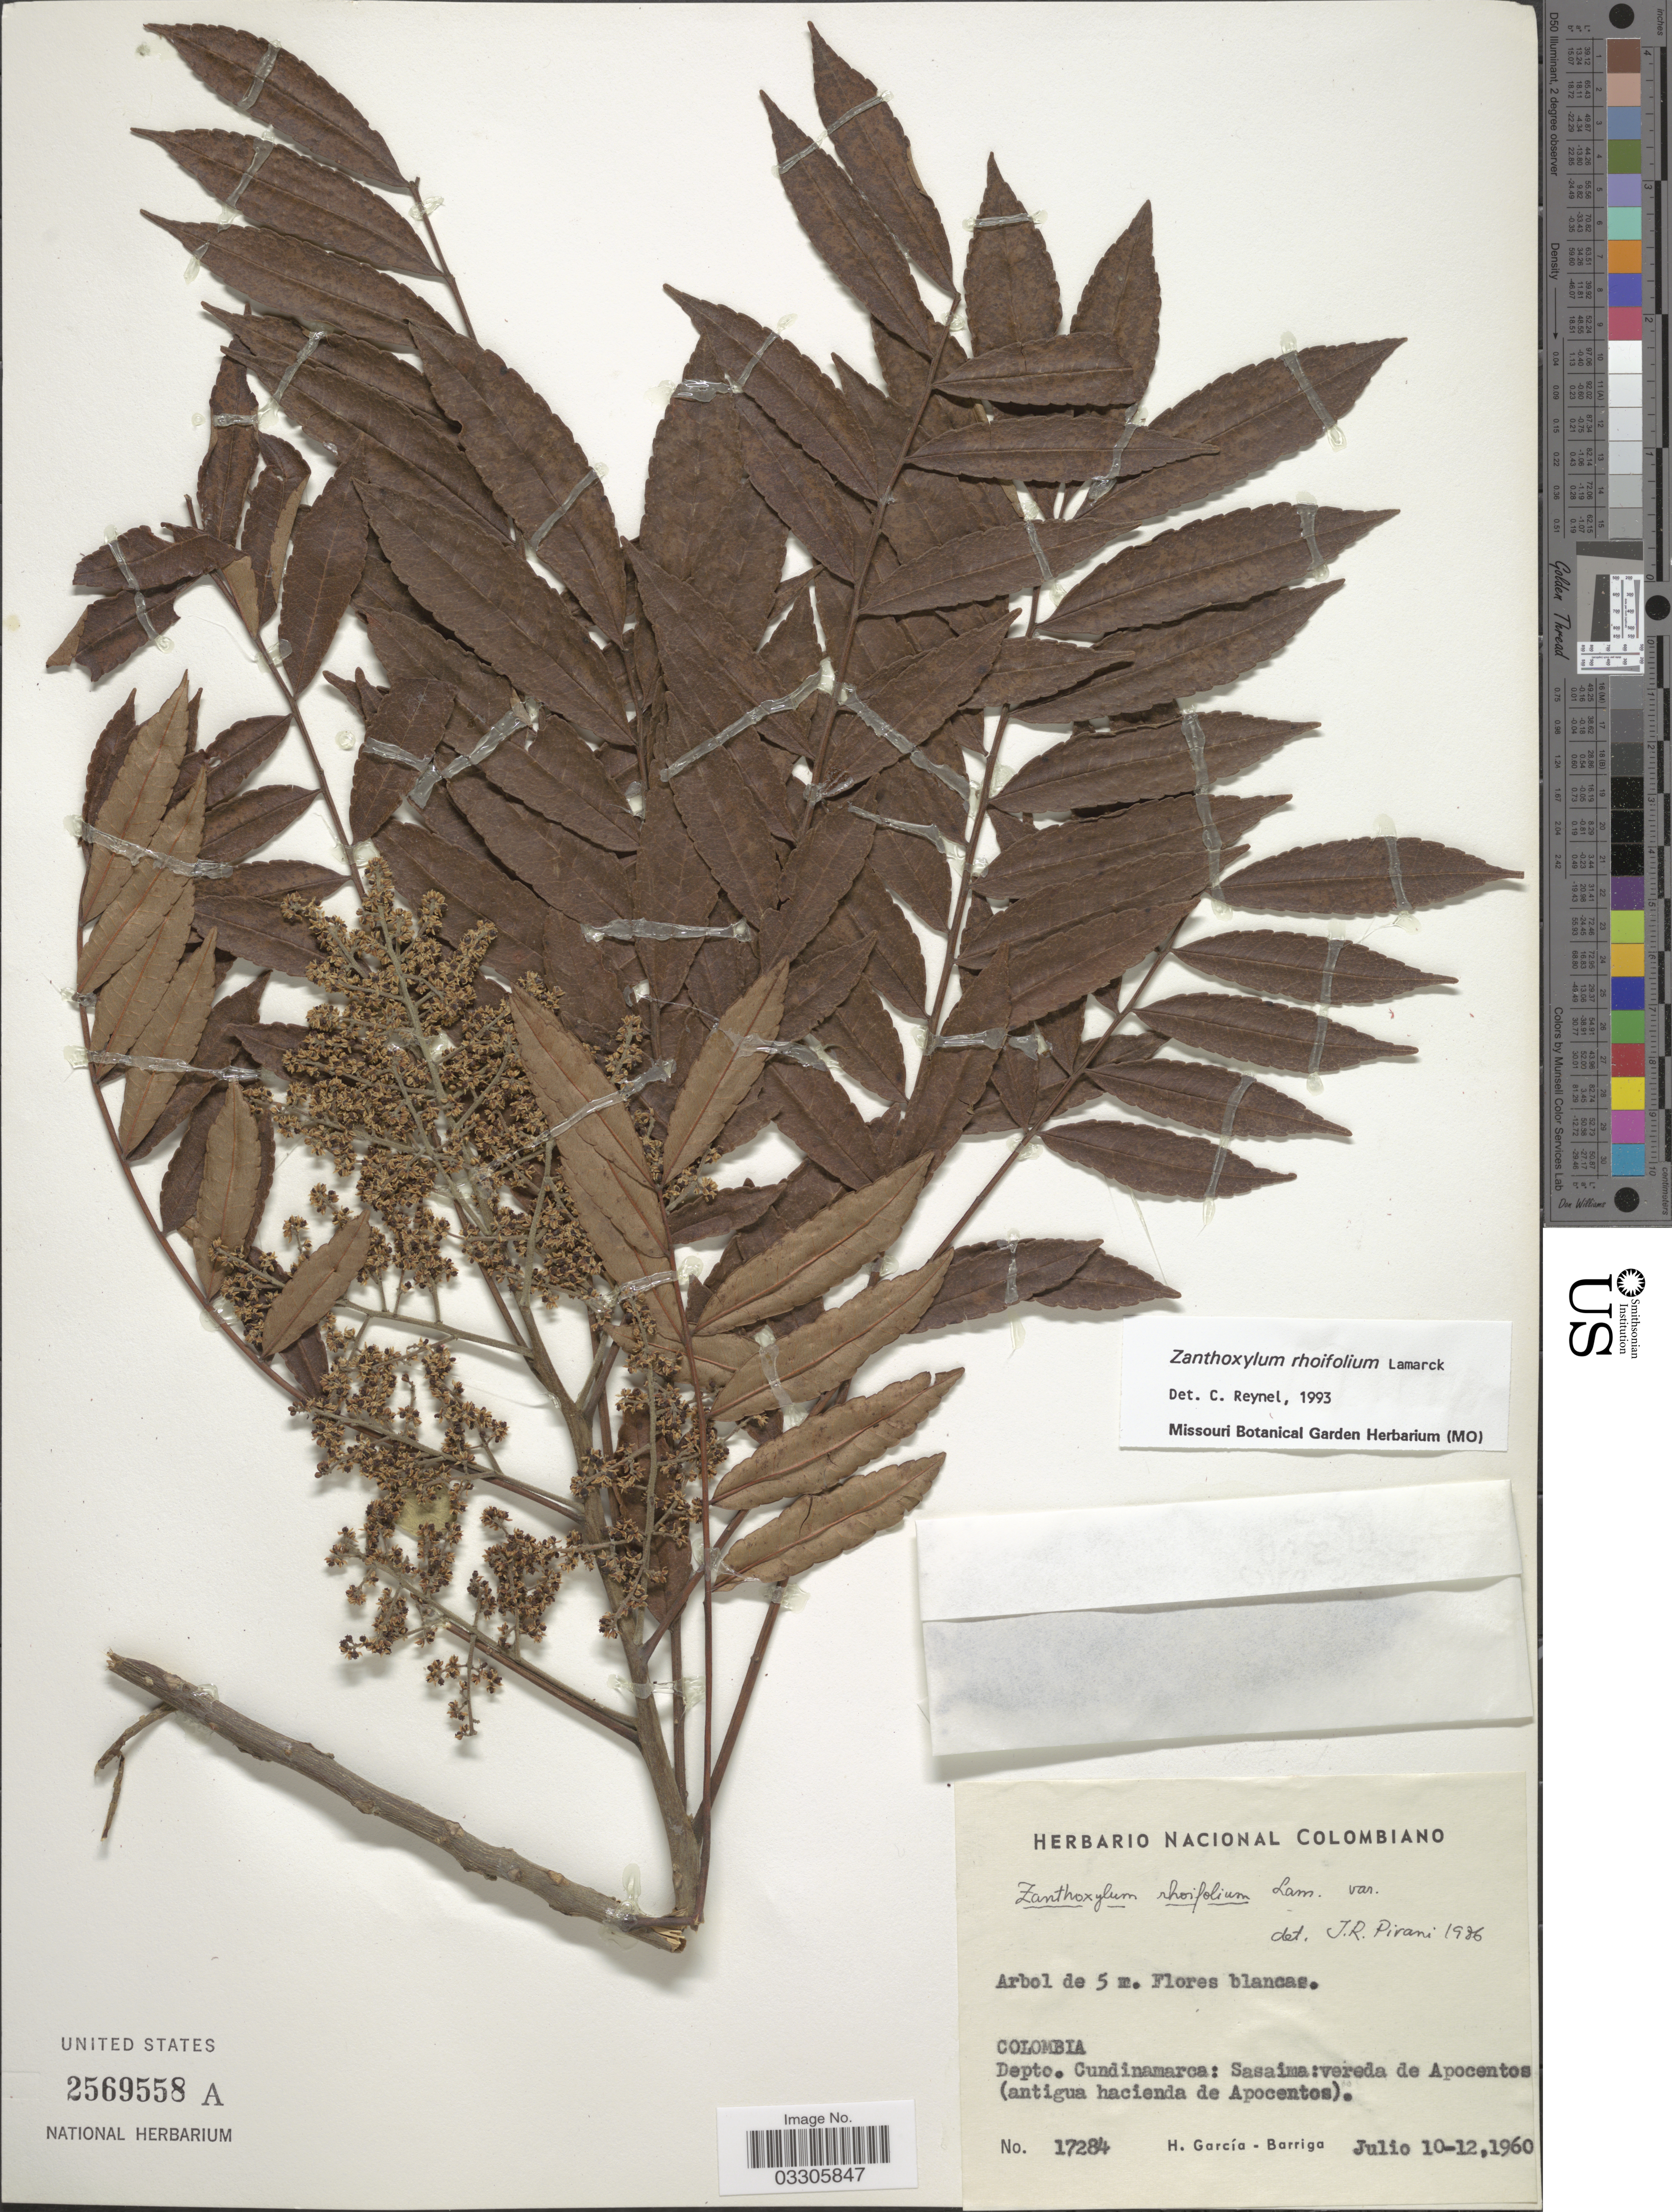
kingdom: Plantae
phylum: Tracheophyta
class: Magnoliopsida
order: Sapindales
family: Rutaceae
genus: Zanthoxylum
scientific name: Zanthoxylum rhoifolium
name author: Lam.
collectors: H. García Barriga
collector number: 17284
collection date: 1960-07-10/1960-07-12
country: Colombia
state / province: Cundinamarca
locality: Depto. Cundinamarca: Sasaima: vereda de Apocentos (antigua hacienda de Apocentos).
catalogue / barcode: US 2569558A